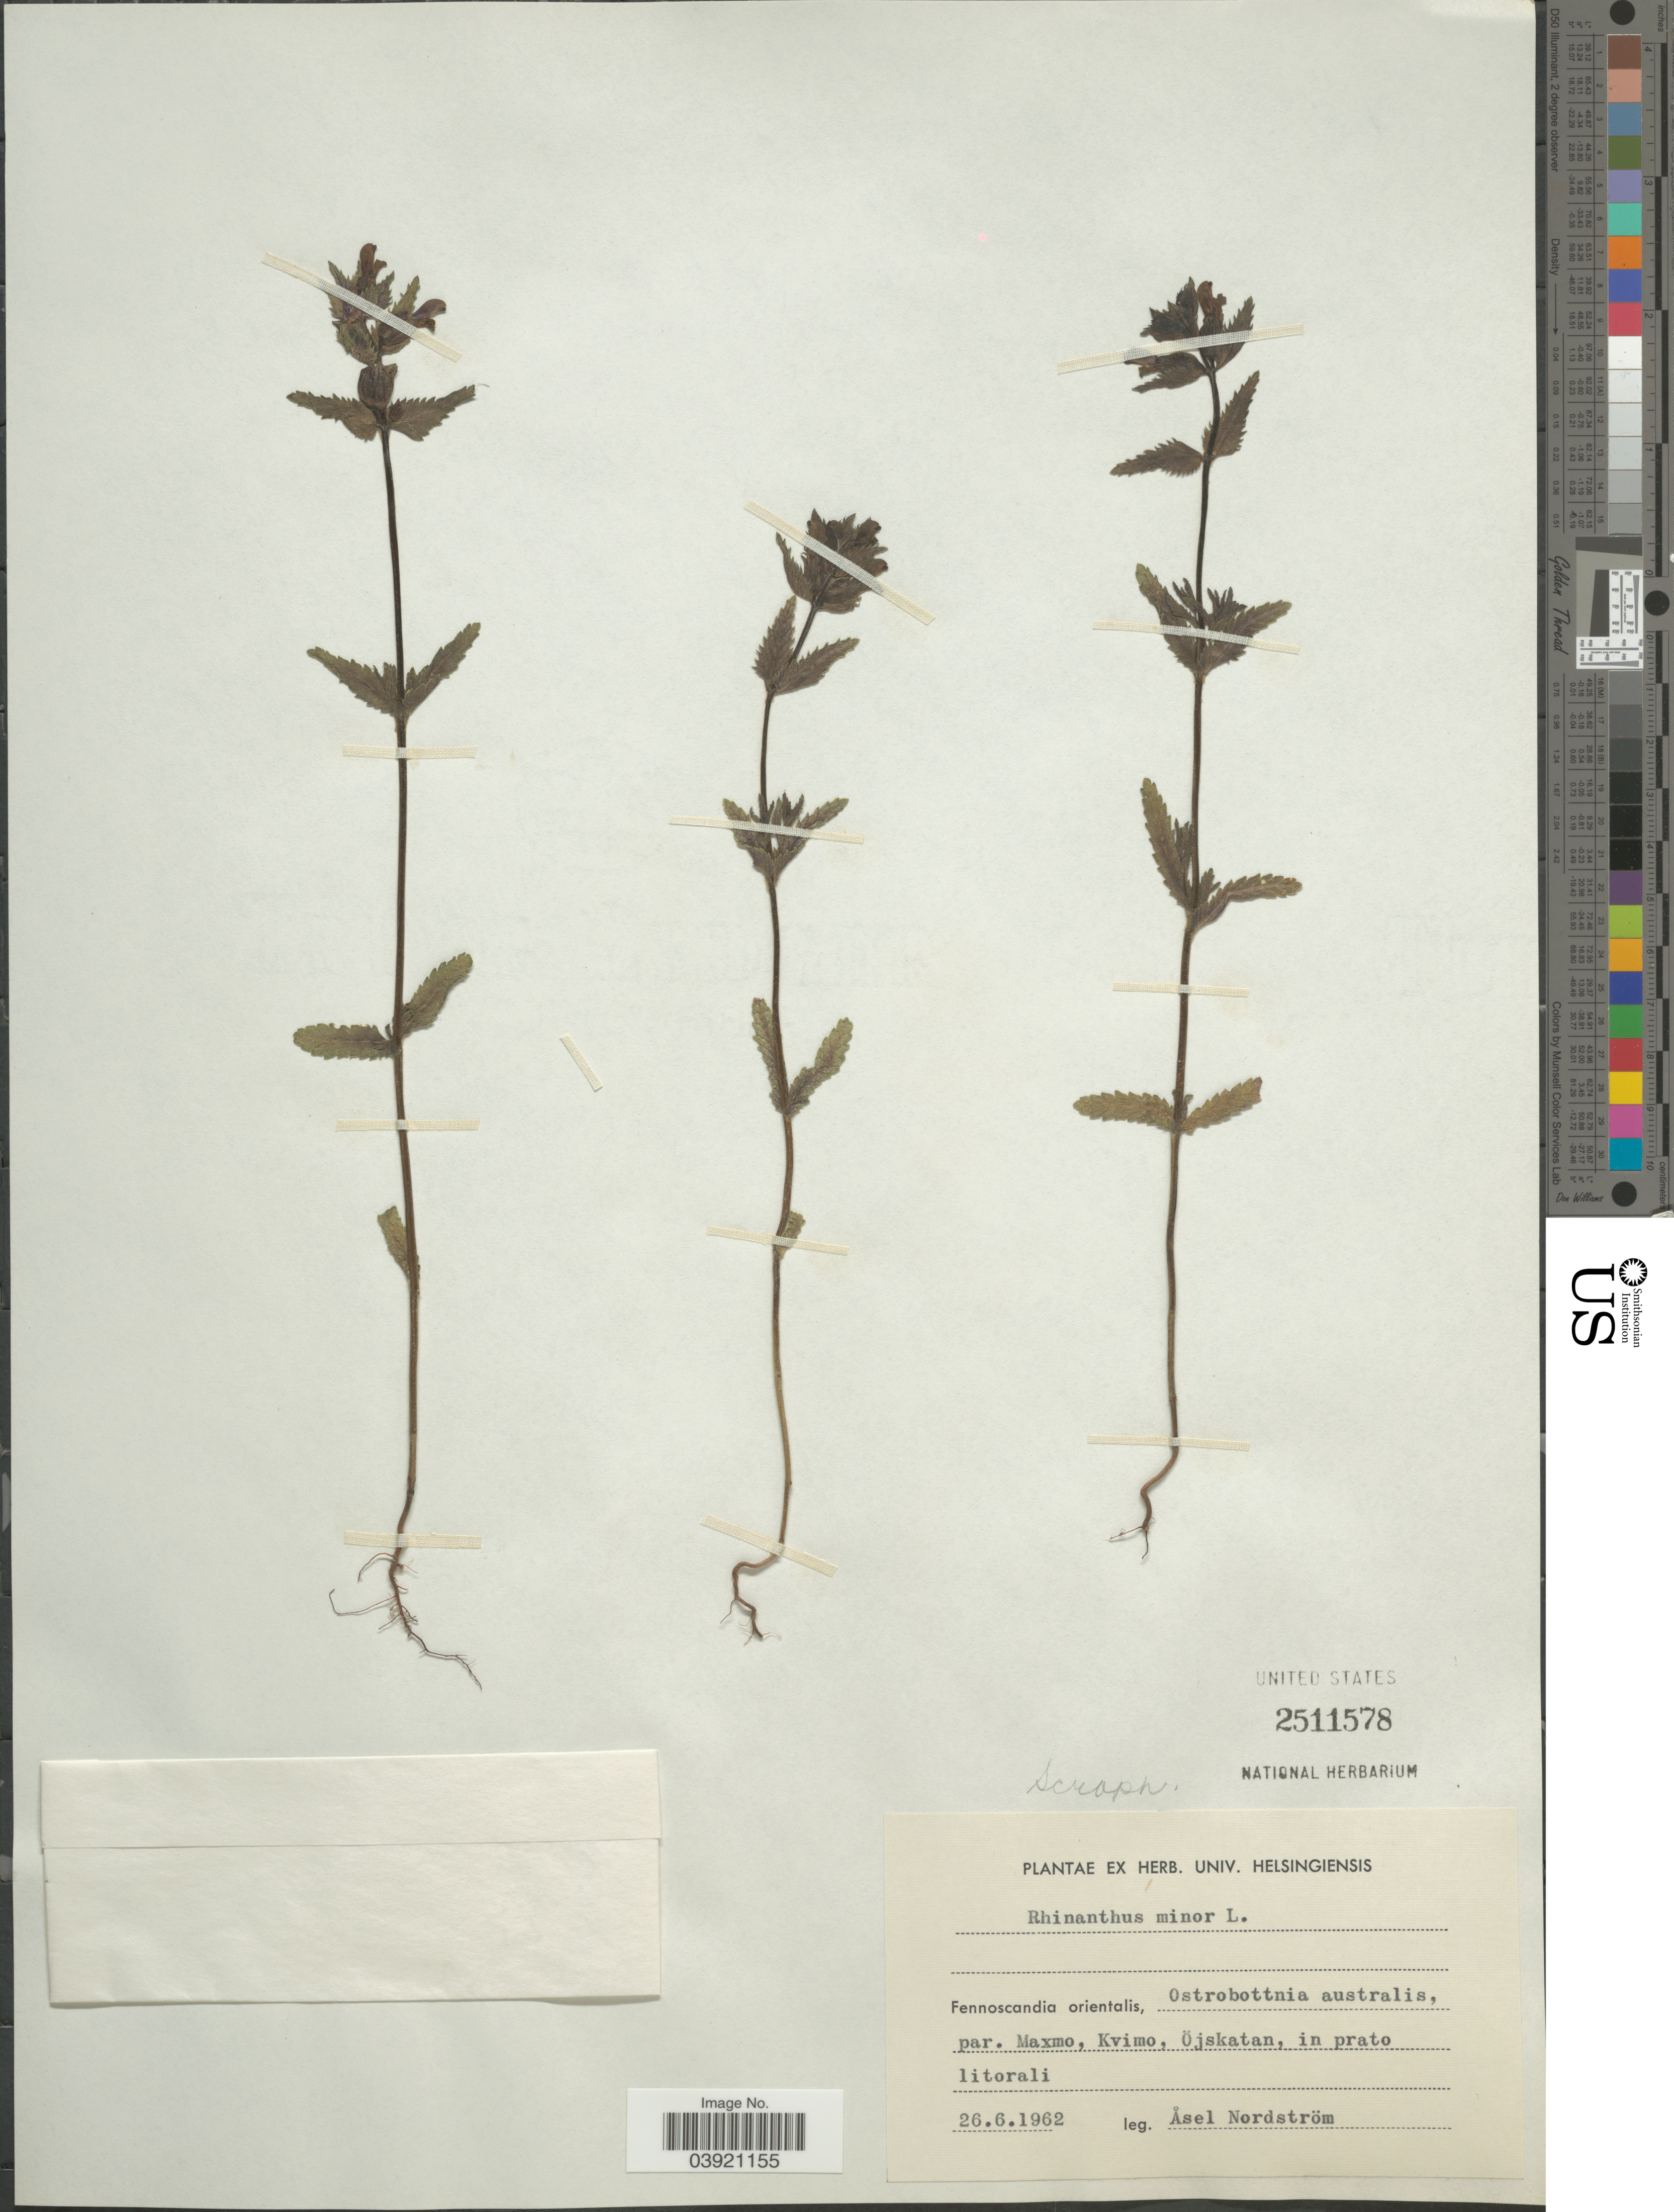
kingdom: Plantae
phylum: Tracheophyta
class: Magnoliopsida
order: Lamiales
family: Orobanchaceae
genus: Rhinanthus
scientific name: Rhinanthus minor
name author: L.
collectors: A. Nordström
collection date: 1962-06-26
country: Finland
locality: Fennoscandia orientalis, Ostrobottnia australis, par. Maxmo, Kvimo, Öjskatan, in prato litorali.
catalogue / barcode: US 2511578